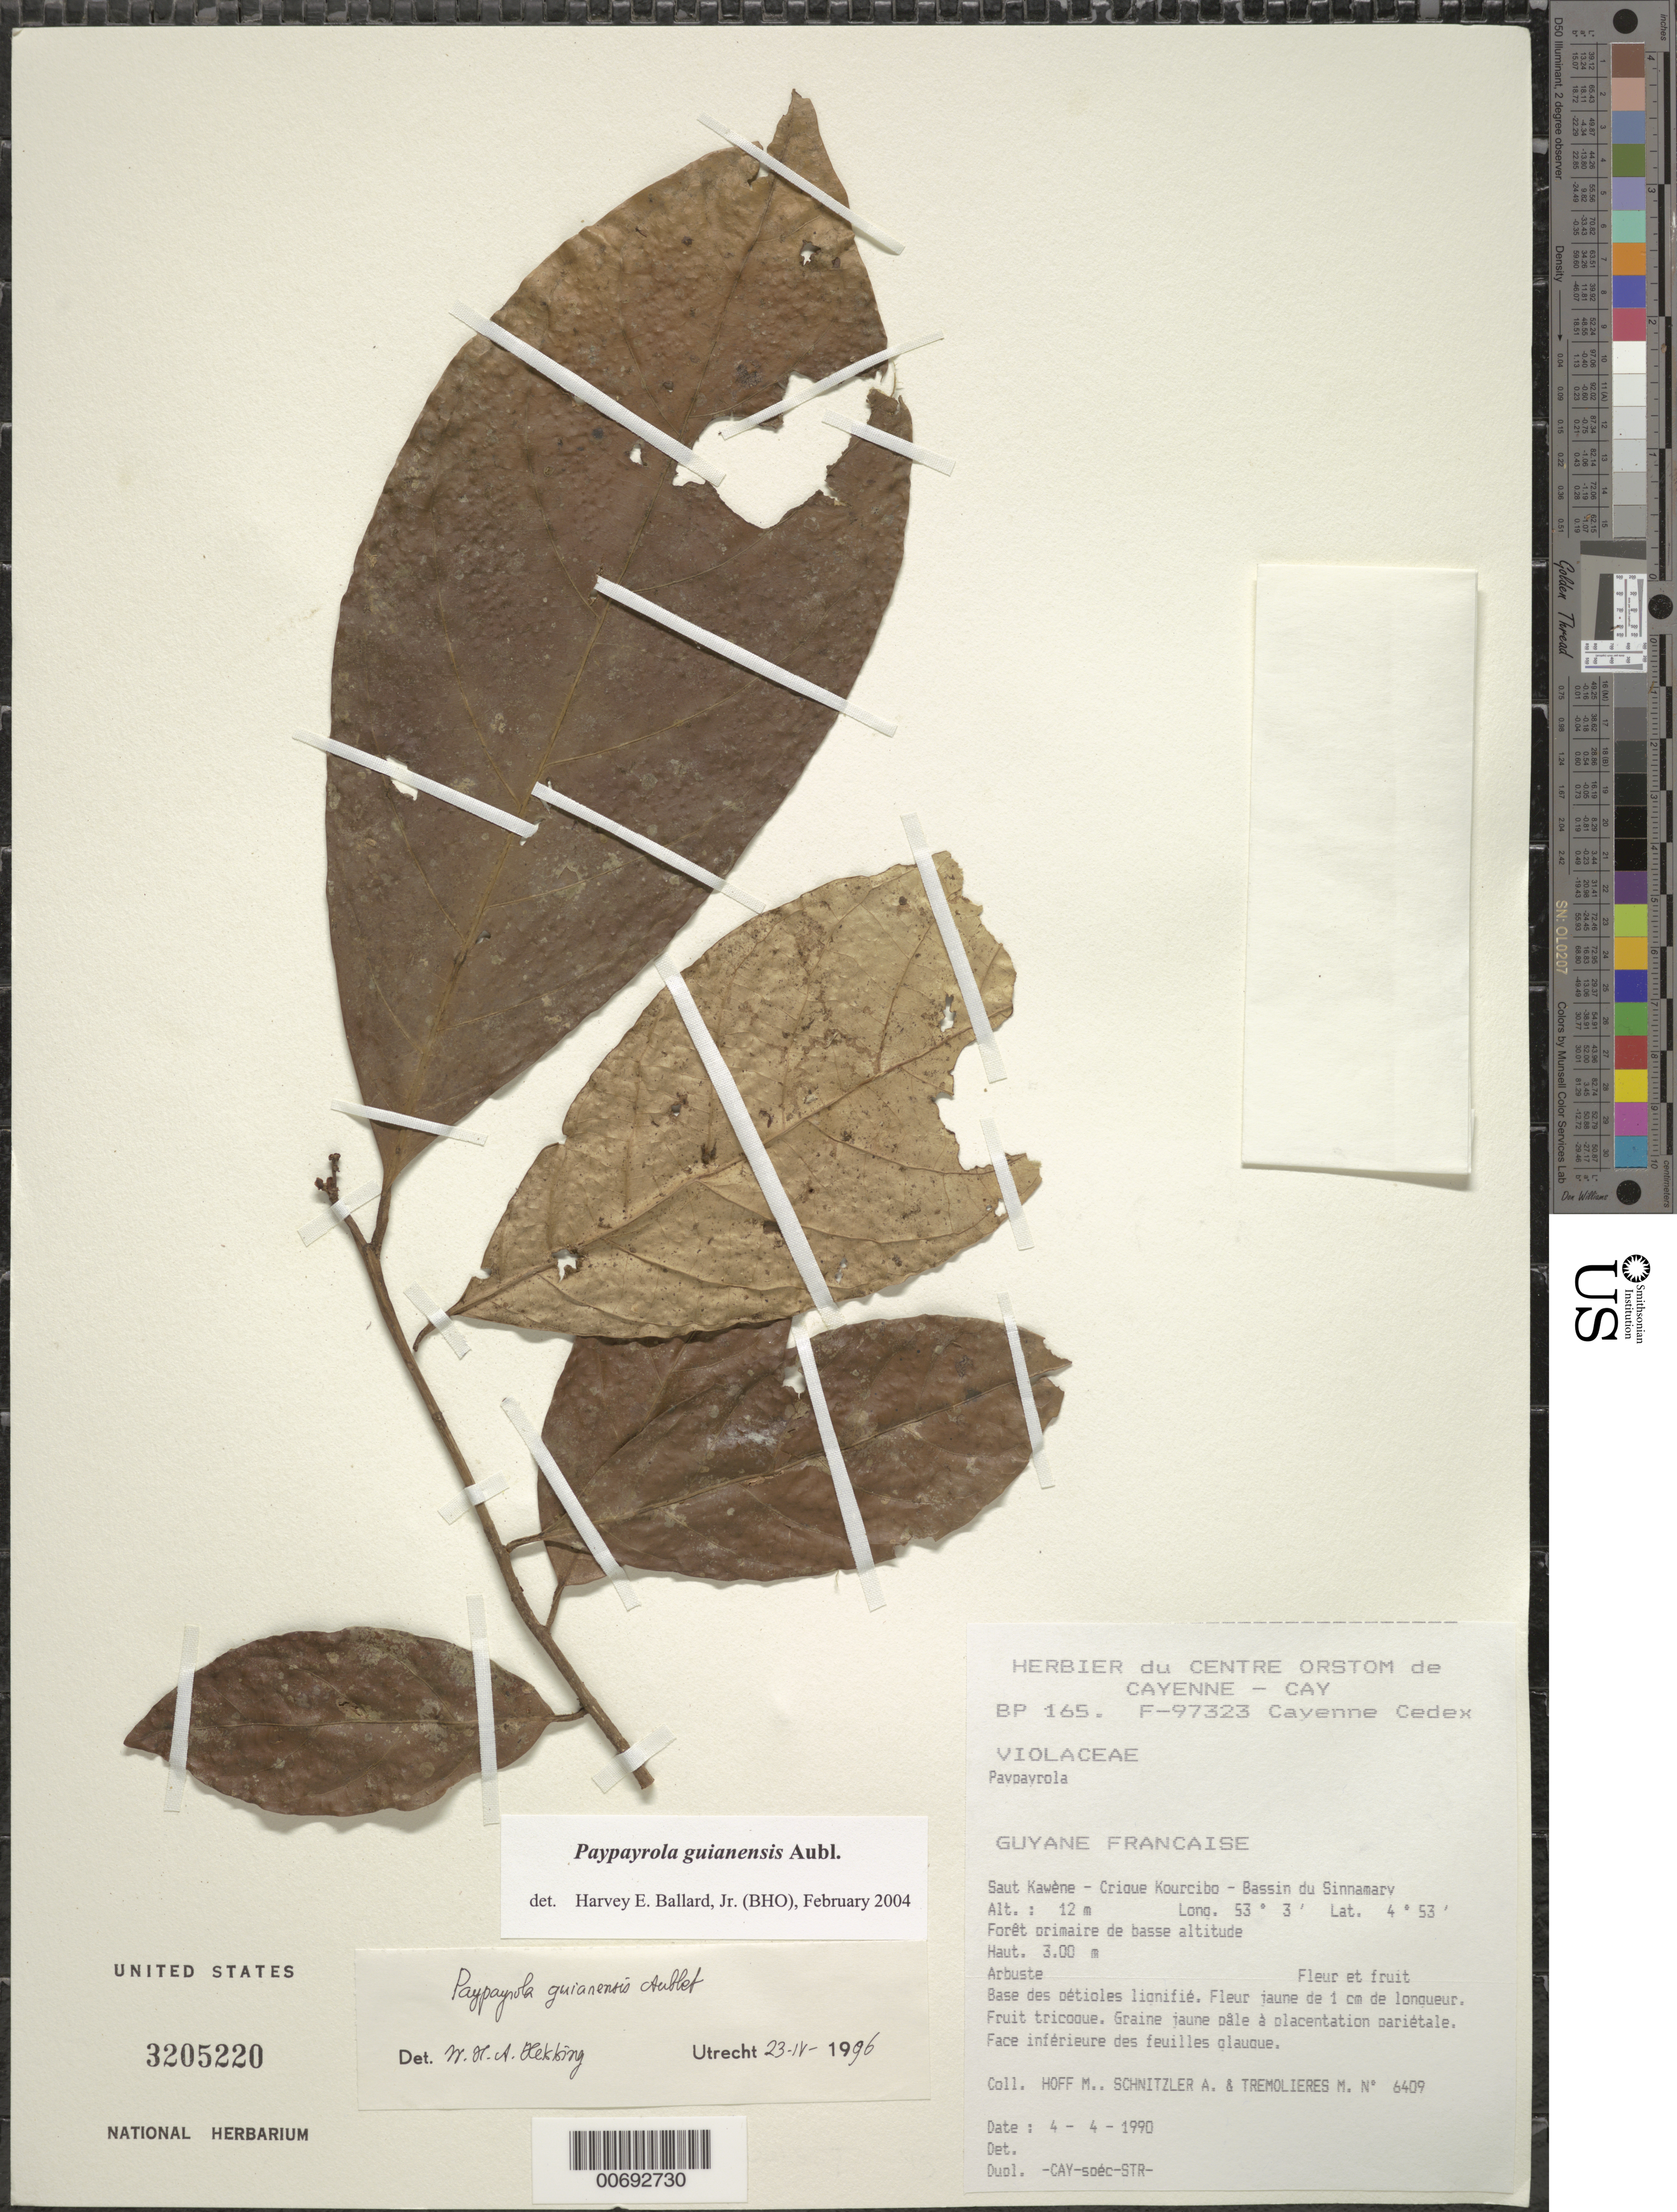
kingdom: Plantae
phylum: Tracheophyta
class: Magnoliopsida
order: Malpighiales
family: Violaceae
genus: Paypayrola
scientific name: Paypayrola guianensis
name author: Aubl.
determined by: Ballard, Harvey E.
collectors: M. Hoff, A. Schnitzler & M. Tremolieres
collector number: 6409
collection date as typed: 4-Apr-90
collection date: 1990-04-04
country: French Guiana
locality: Saut Kawène, Crique Kourcibo, Bassin du Sinnamary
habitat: Low primary forest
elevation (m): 12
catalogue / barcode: US 3205220